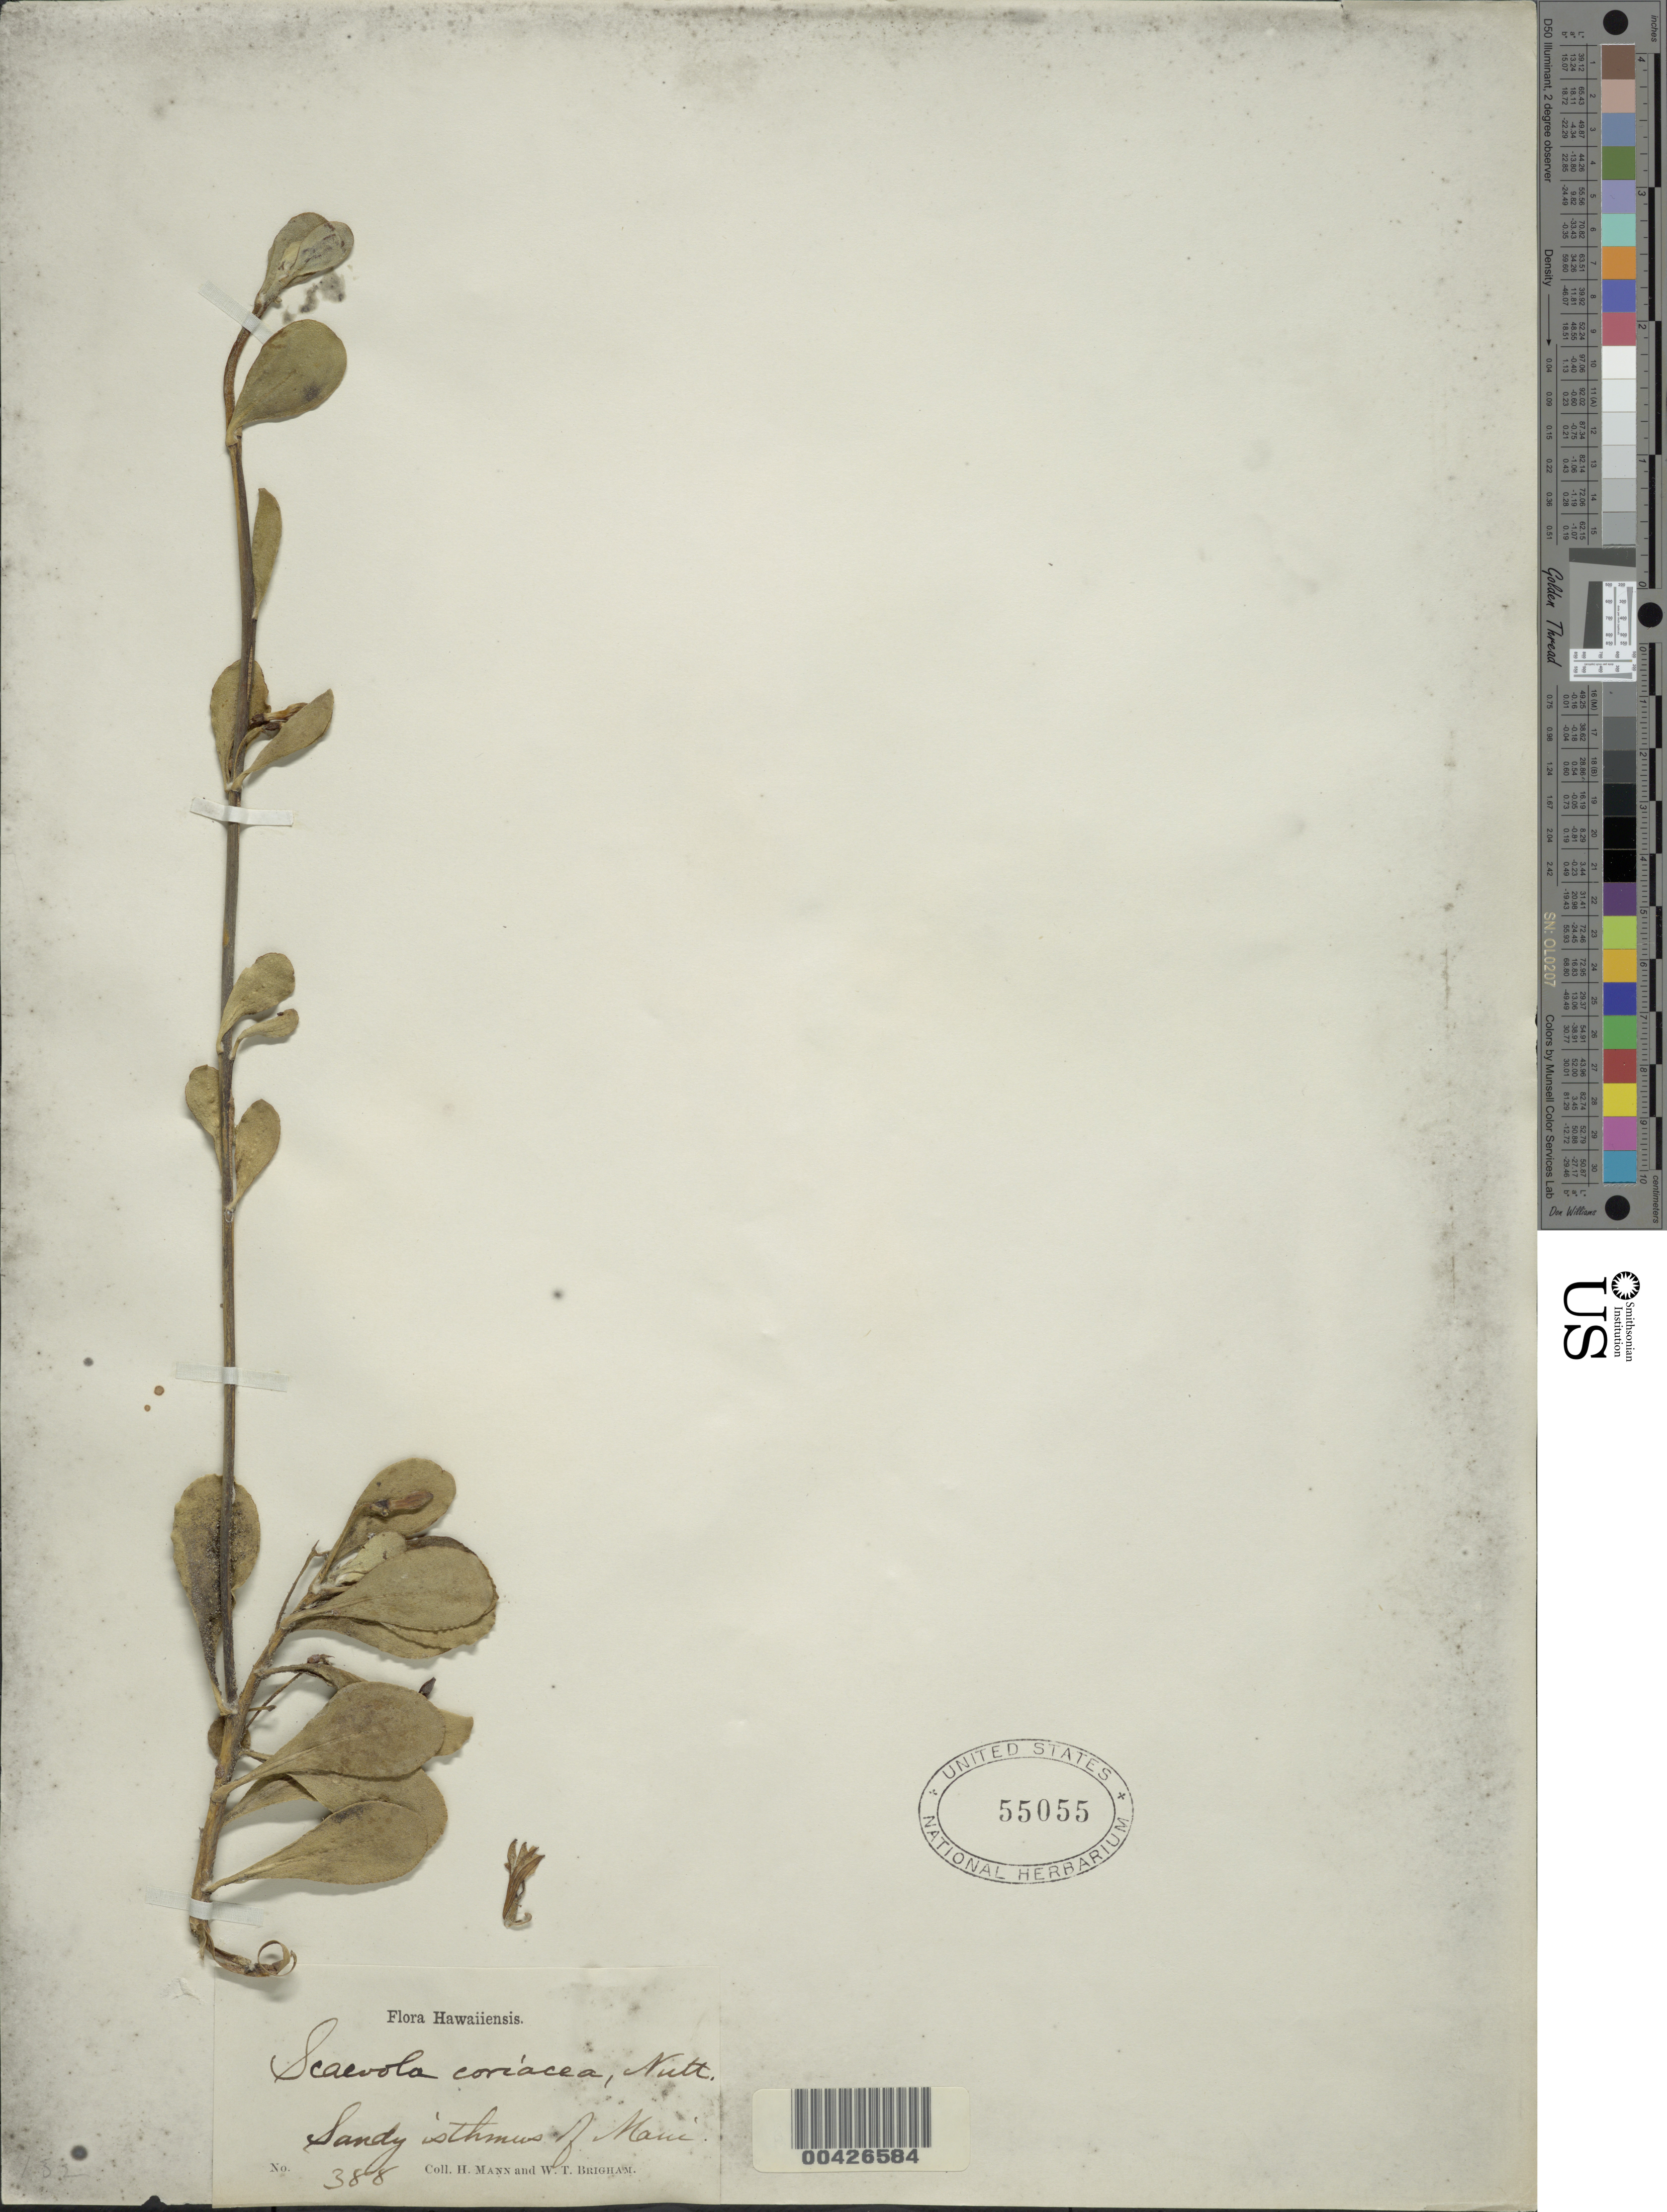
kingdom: Plantae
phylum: Tracheophyta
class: Magnoliopsida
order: Asterales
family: Goodeniaceae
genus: Scaevola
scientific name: Scaevola coriacea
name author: Nutt.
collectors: H. Mann & W. T. Brigham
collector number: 388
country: United States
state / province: Hawaii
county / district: Maui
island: Maui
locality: Sandy isthmus of Maui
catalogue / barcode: US 55055